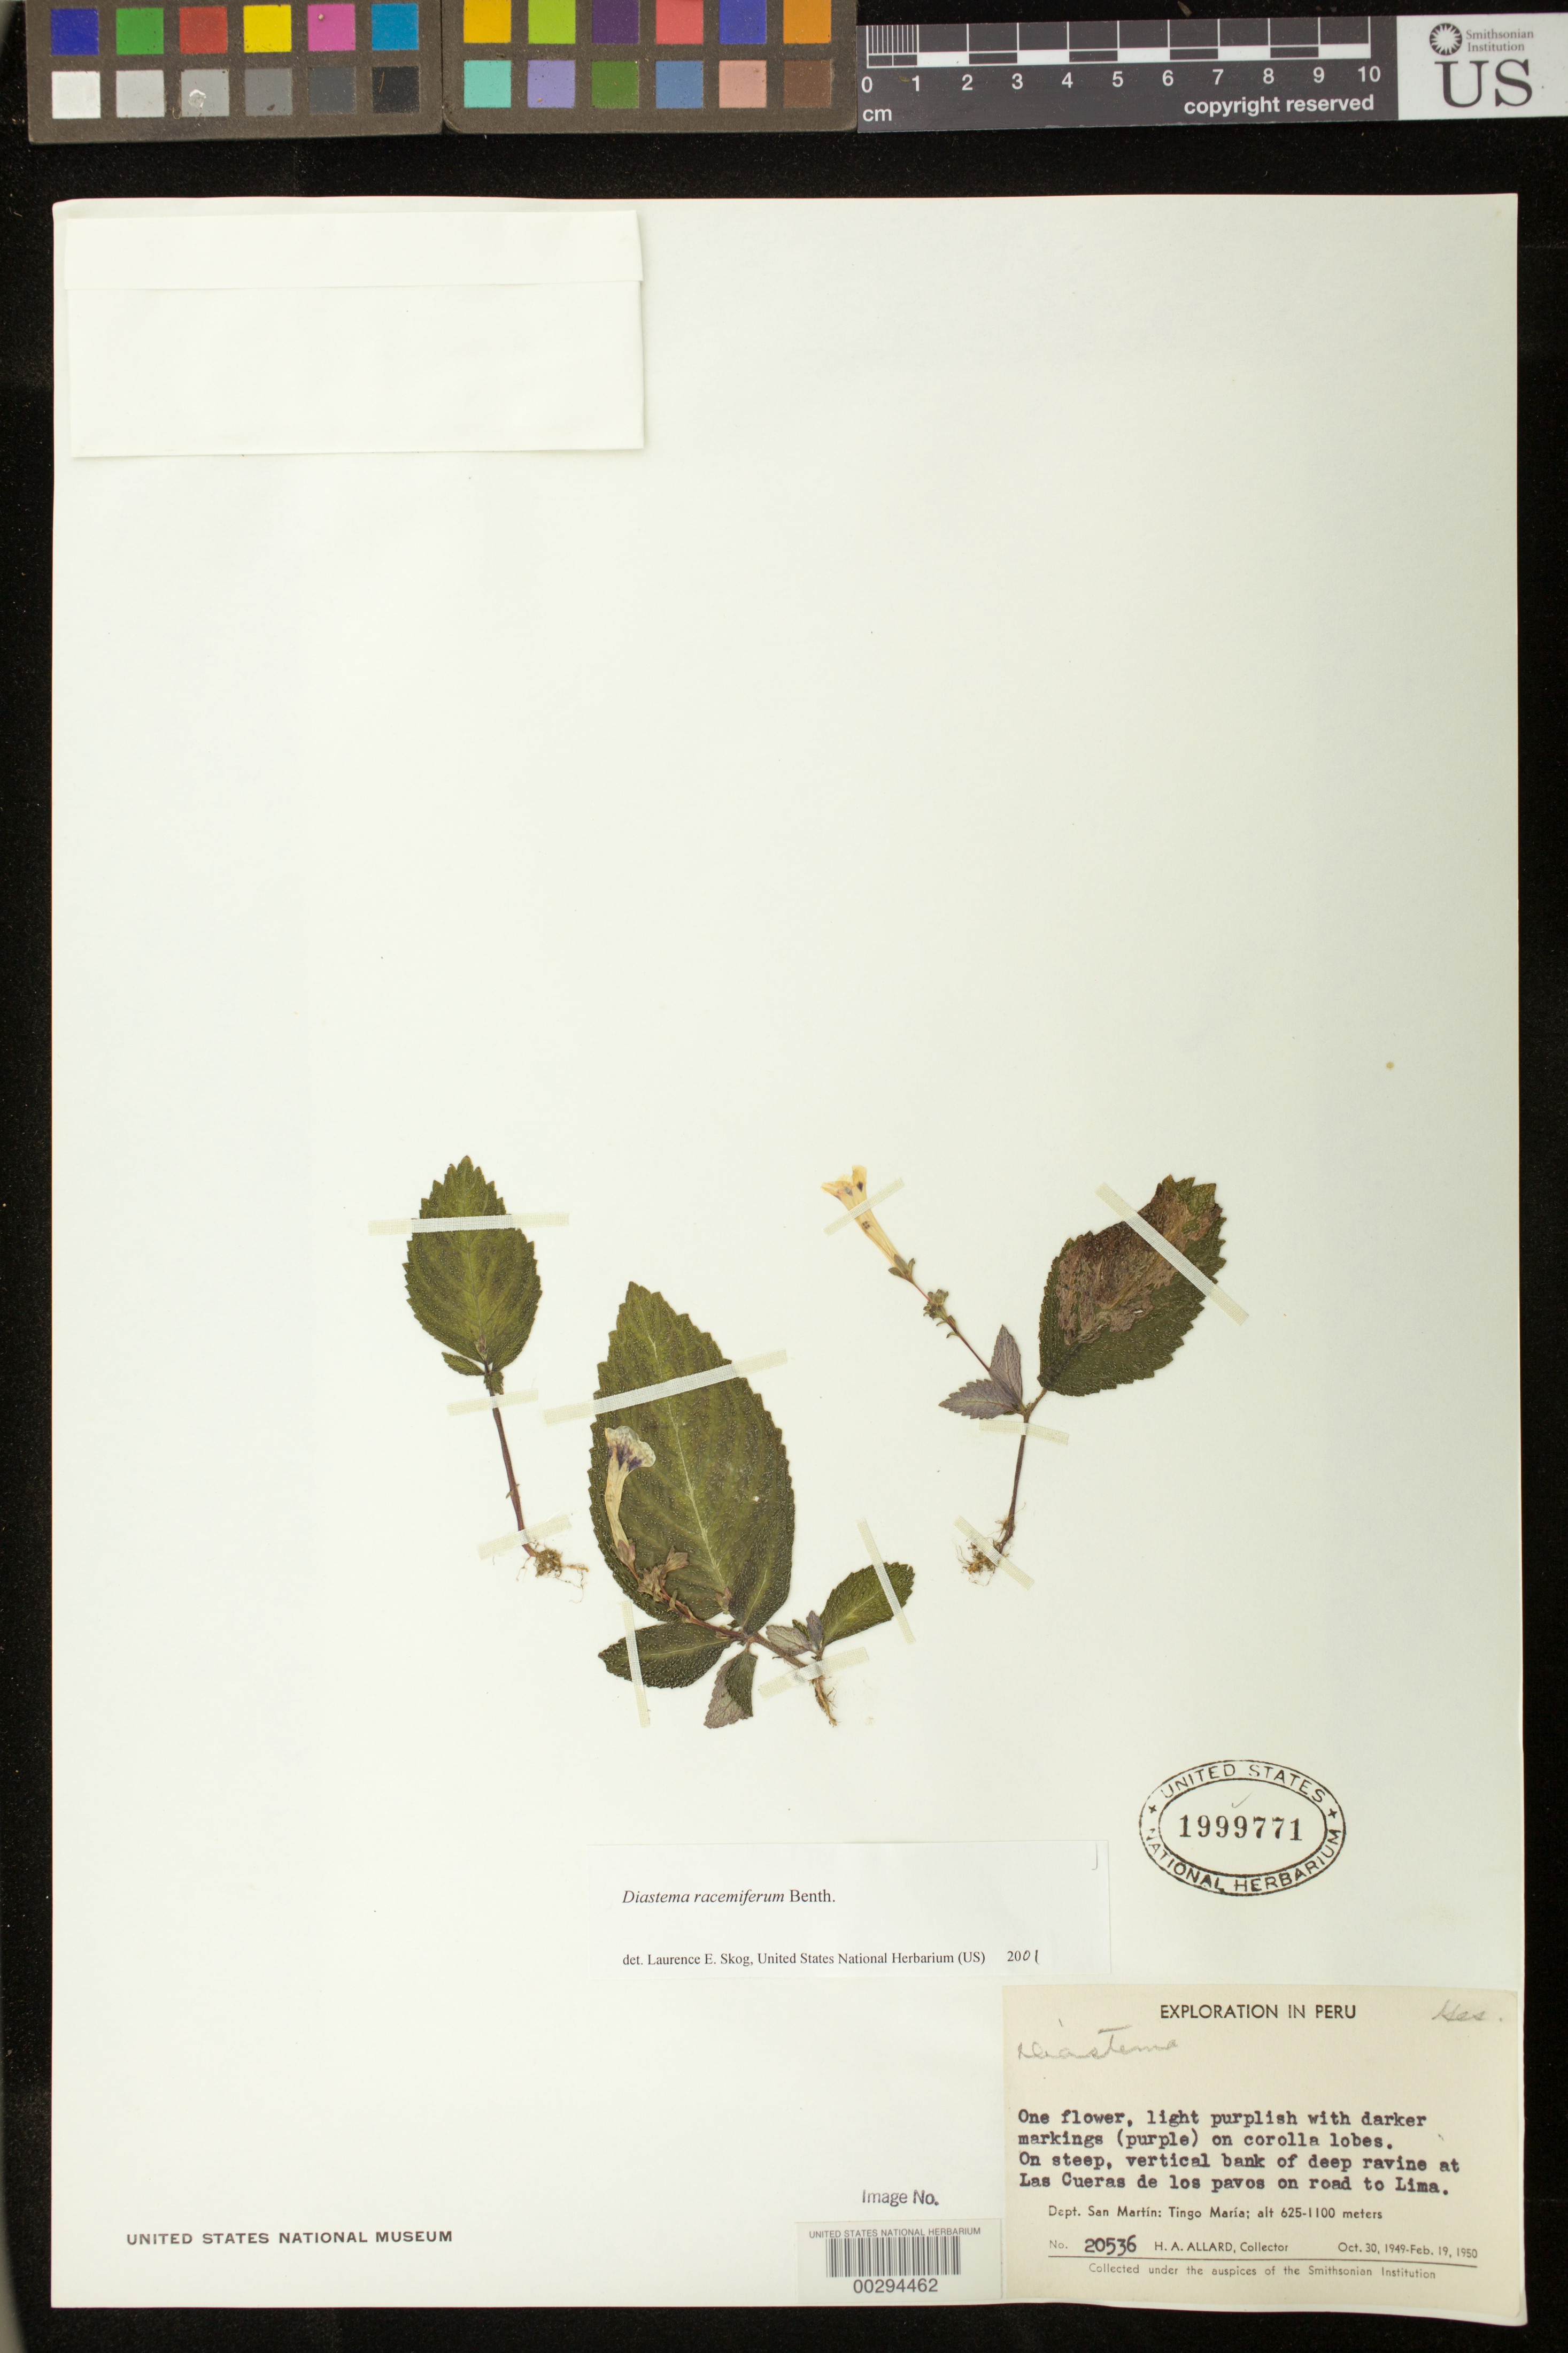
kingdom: Plantae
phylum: Tracheophyta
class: Magnoliopsida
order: Lamiales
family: Gesneriaceae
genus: Diastema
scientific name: Diastema racemiferum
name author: Benth.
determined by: Skog, Laurence E.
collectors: H. A. Allard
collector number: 20536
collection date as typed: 1949-50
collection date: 1949/1950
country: Peru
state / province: San Martín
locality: Tingo María; Las Cueras de los Pavos on road to Lima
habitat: On steep, vertical bank of deep ravine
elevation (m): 625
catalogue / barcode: US 1999771